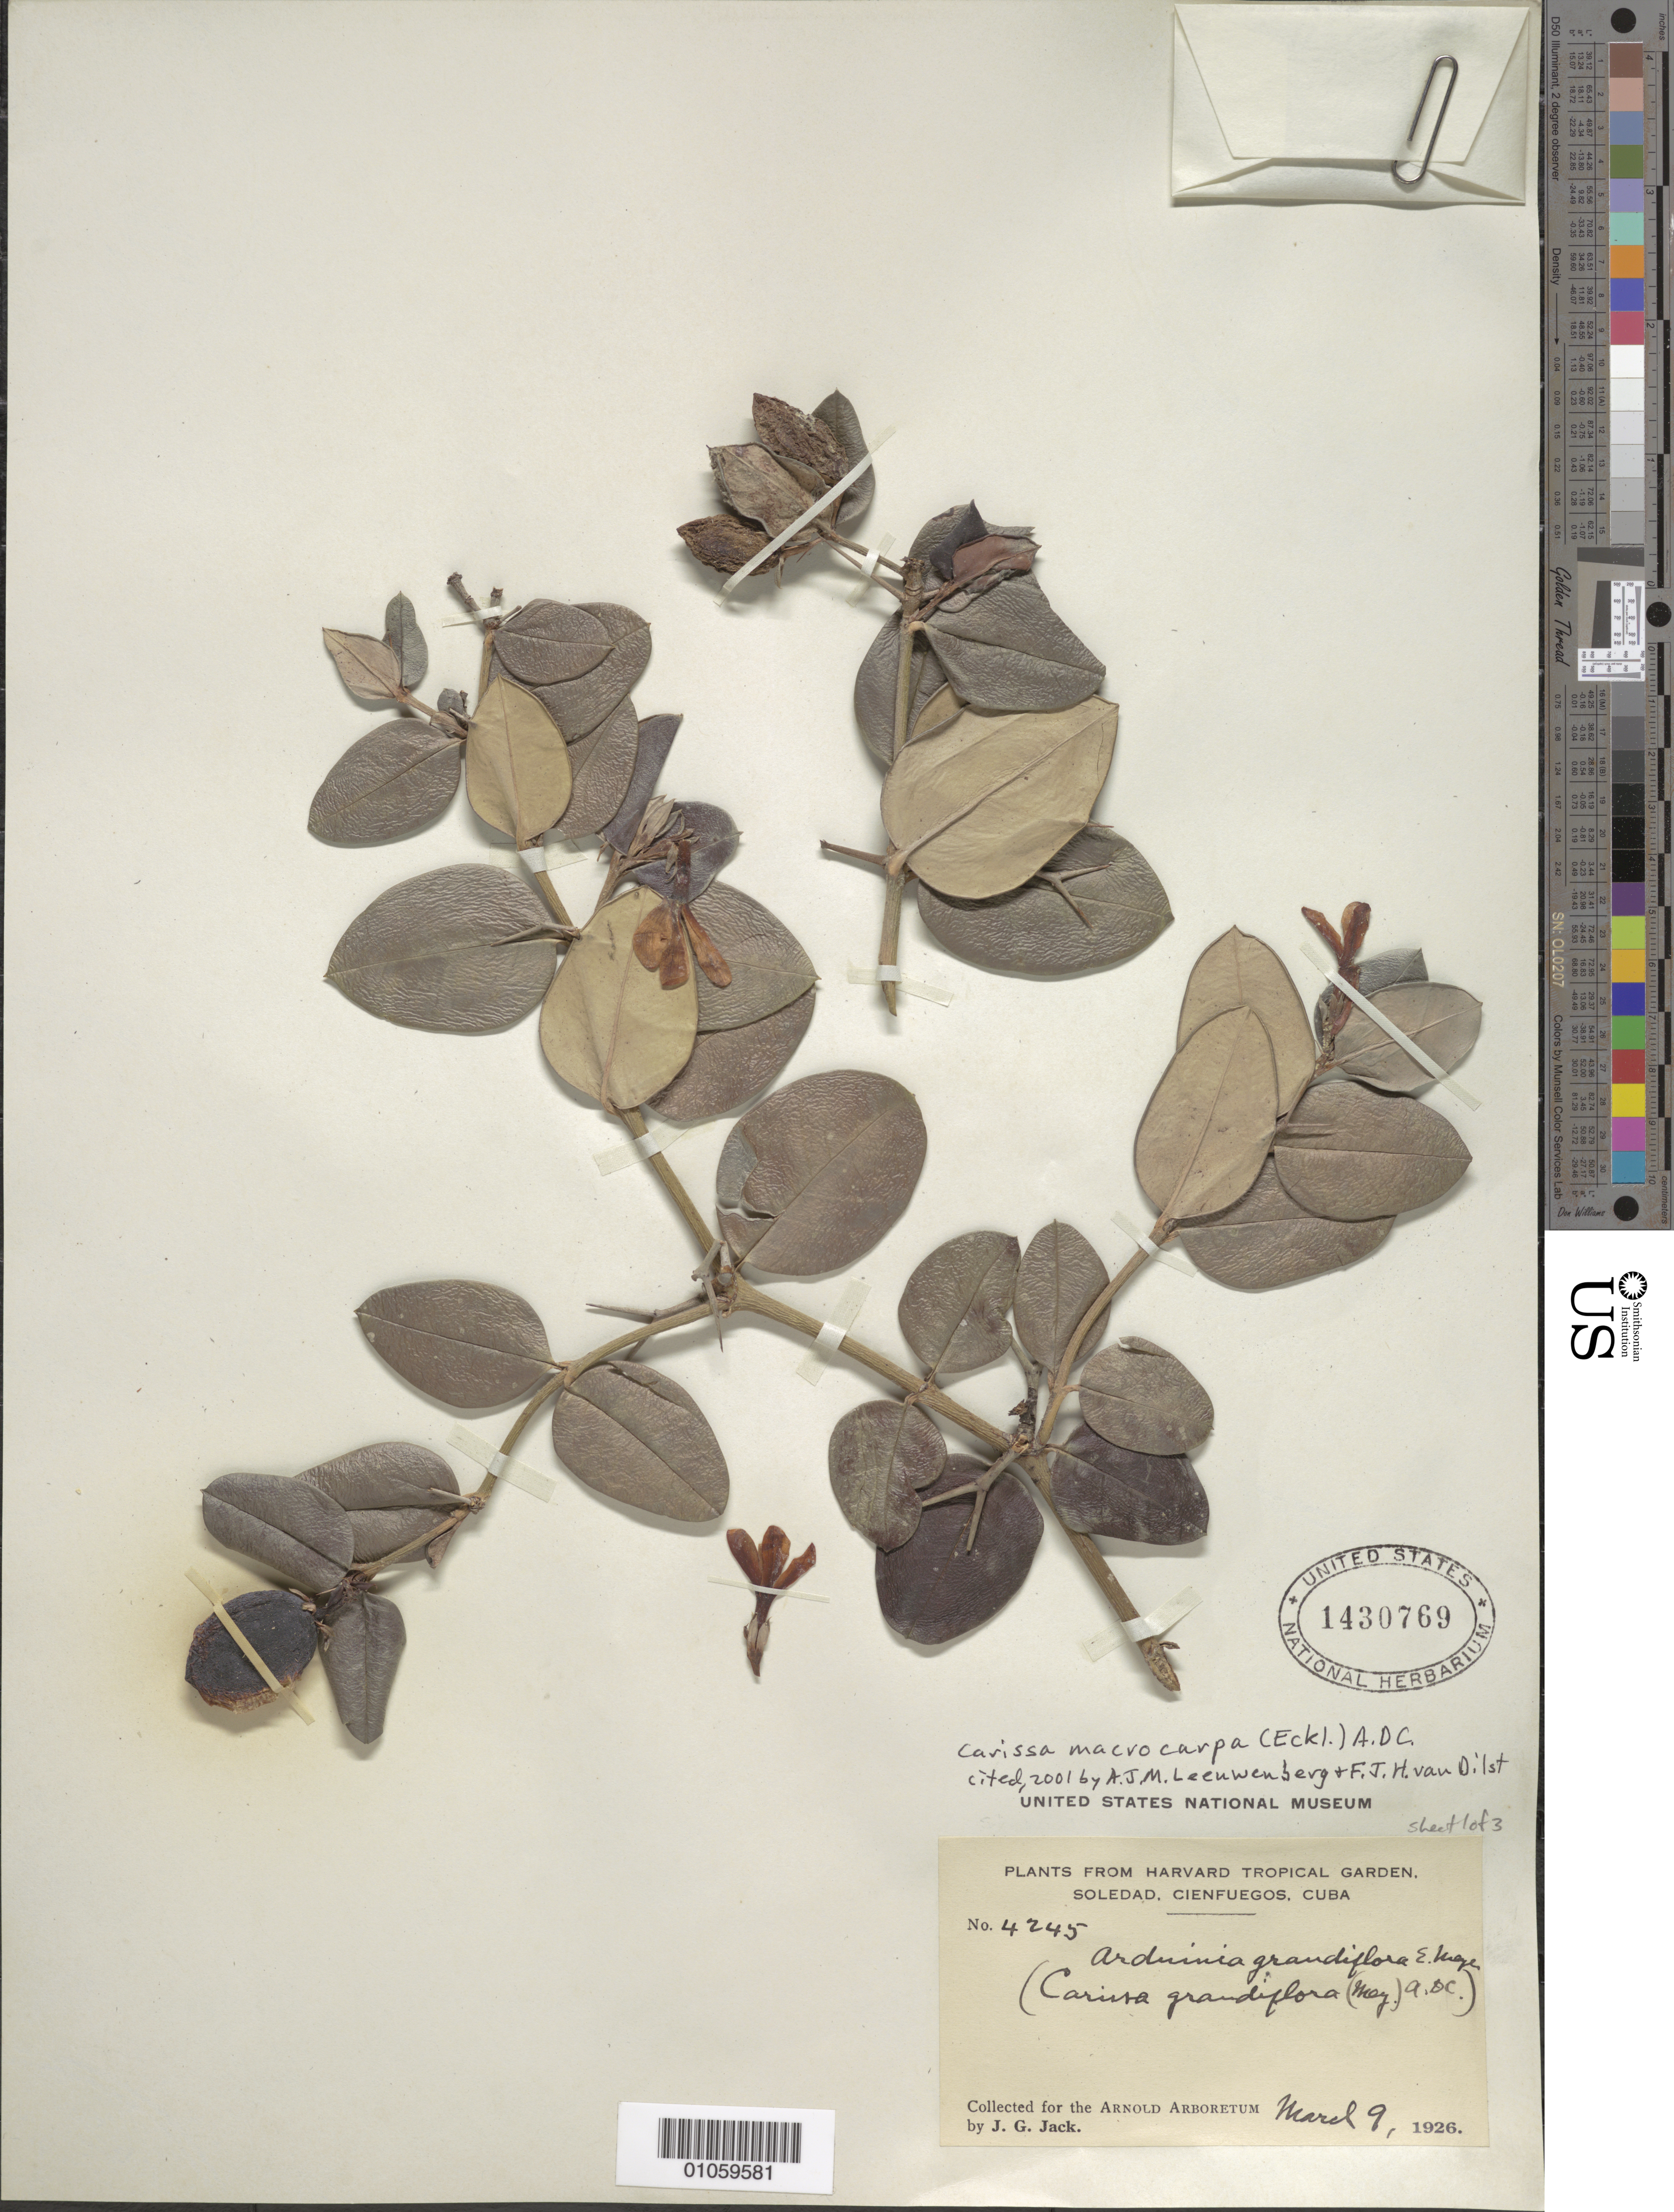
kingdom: Plantae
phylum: Tracheophyta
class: Magnoliopsida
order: Gentianales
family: Apocynaceae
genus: Carissa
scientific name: Carissa macrocarpa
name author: (Eckl.) A. DC.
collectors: J. G. Jack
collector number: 4245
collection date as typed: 09 Mar 1926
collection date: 1926-03-09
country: Cuba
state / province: Cienfuegos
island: Cuba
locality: Soledad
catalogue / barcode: US 1430769